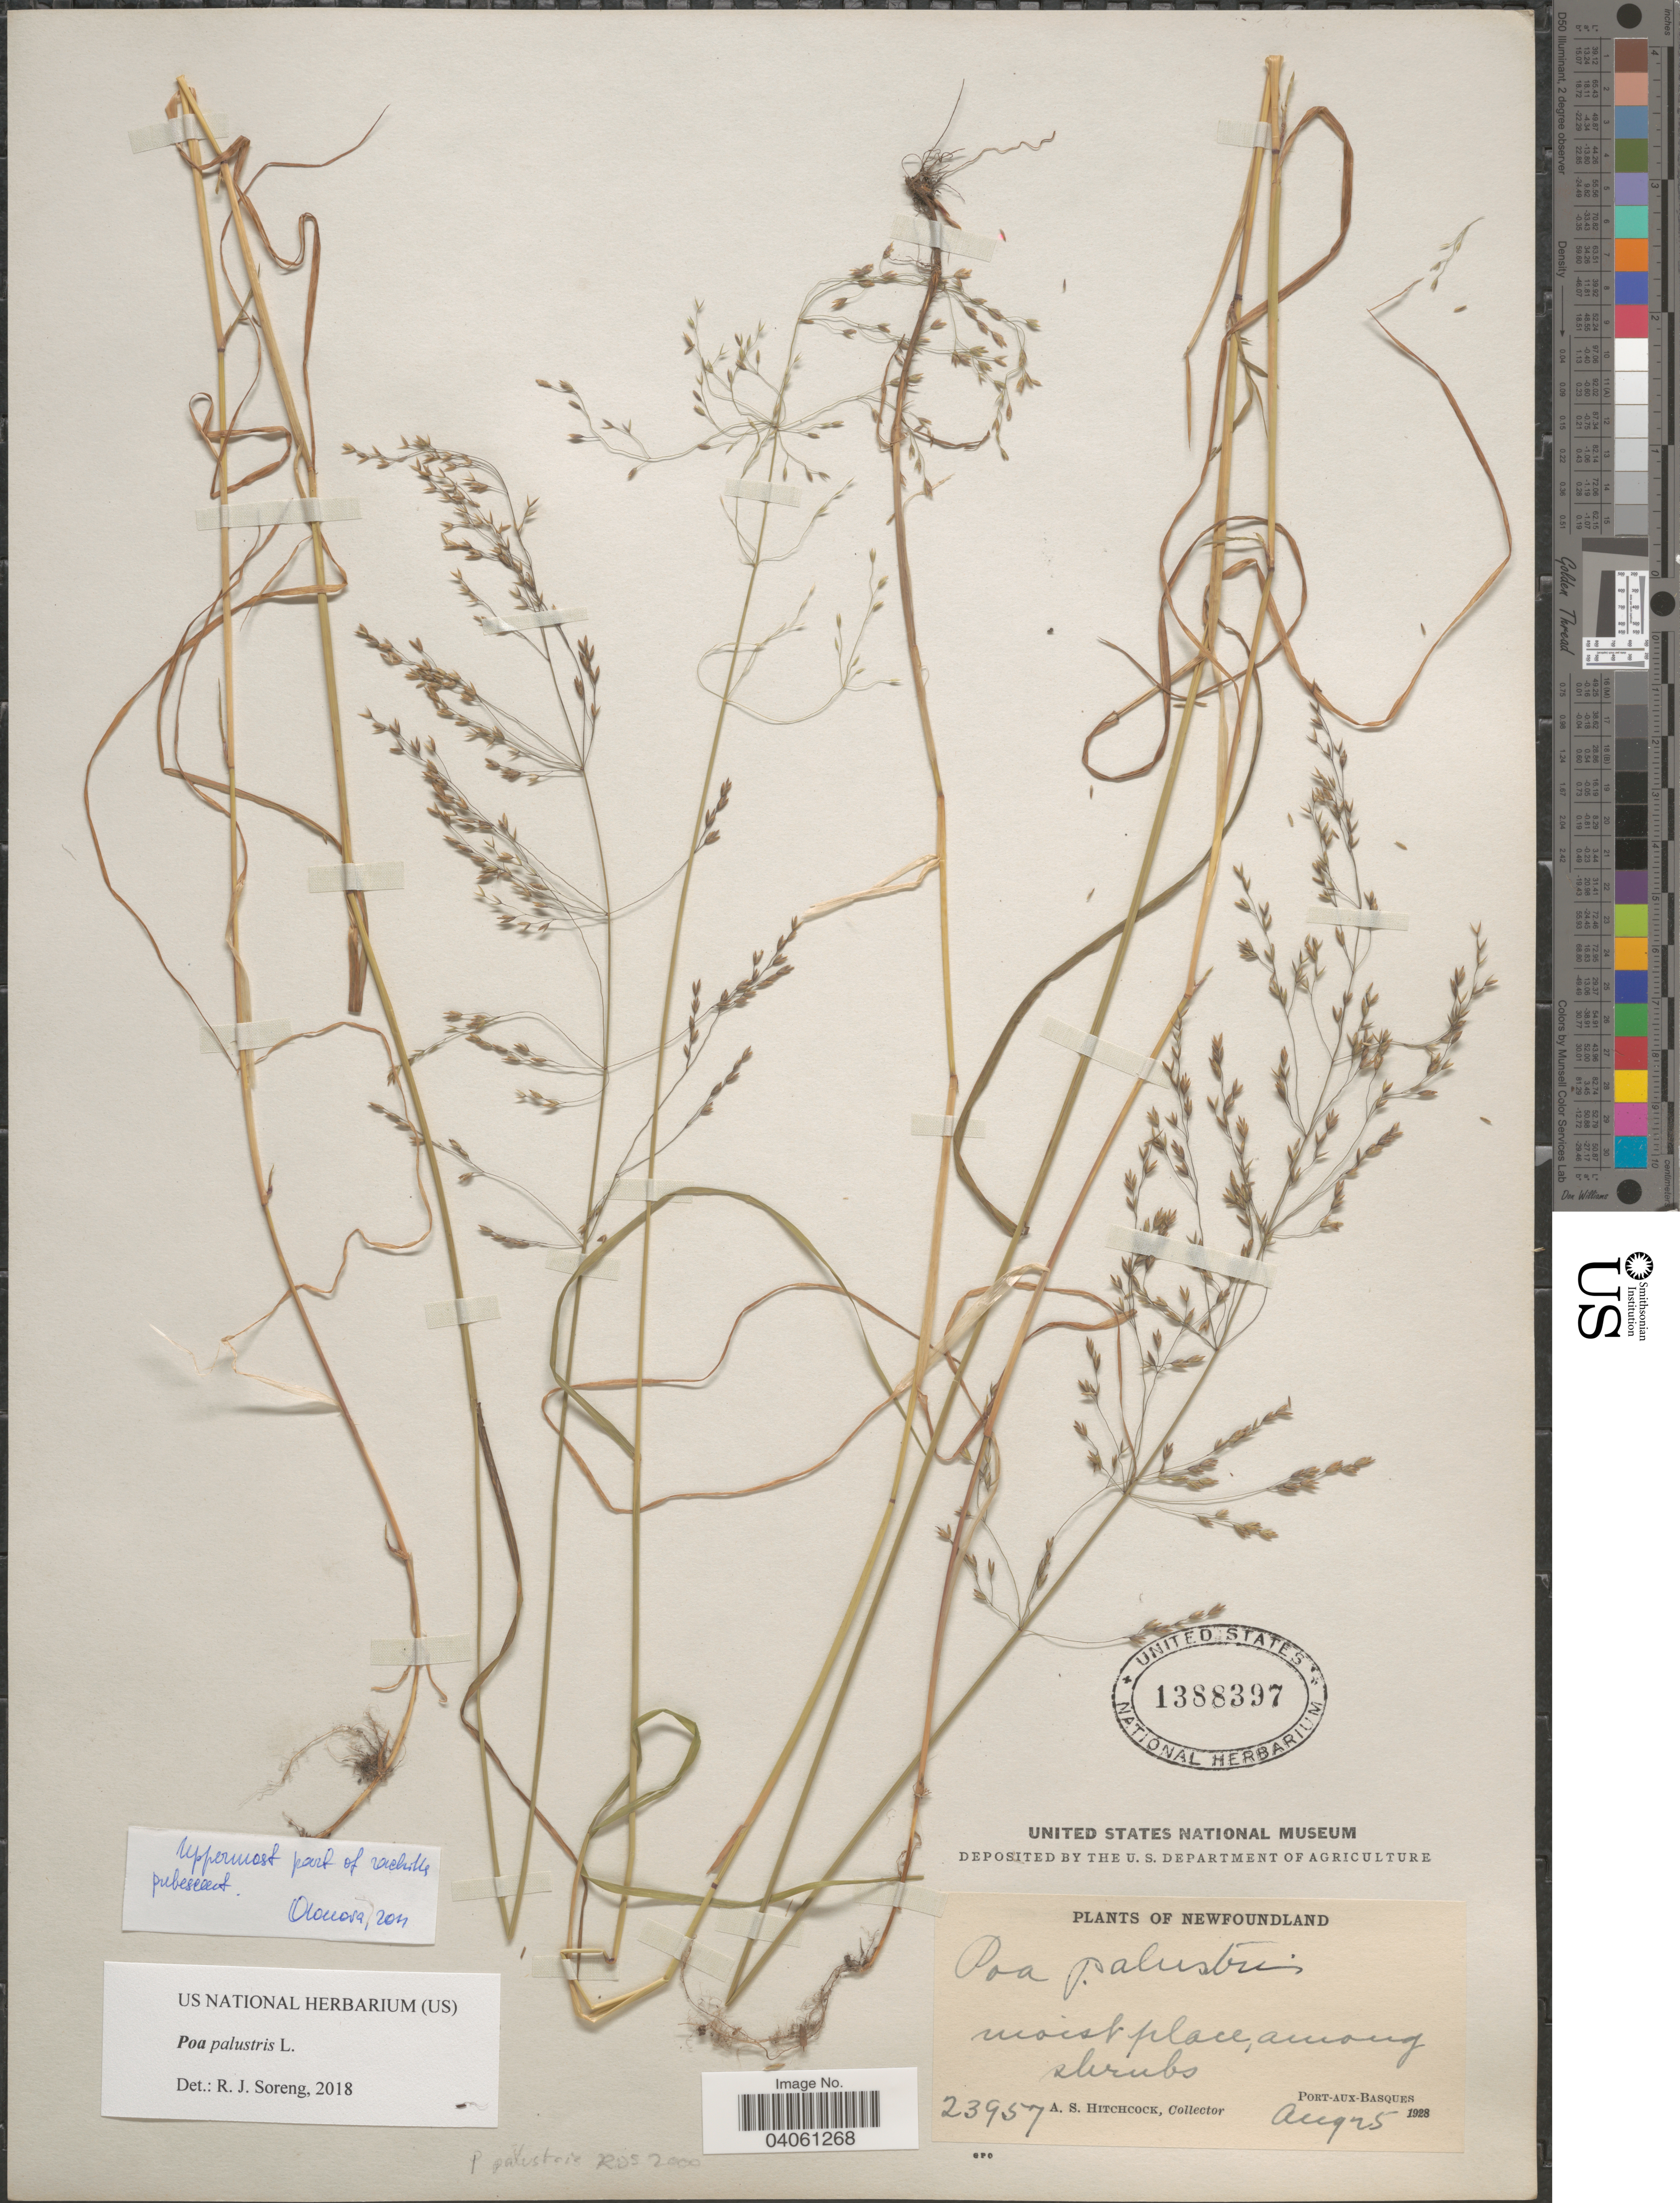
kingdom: Plantae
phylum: Tracheophyta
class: Liliopsida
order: Poales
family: Poaceae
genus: Poa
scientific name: Poa palustris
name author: L.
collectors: A. S. Hitchcock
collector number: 23957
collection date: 1928-08-25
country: Canada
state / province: Newfoundland and Labrador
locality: Port-Aux-Basques.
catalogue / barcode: US 1388397